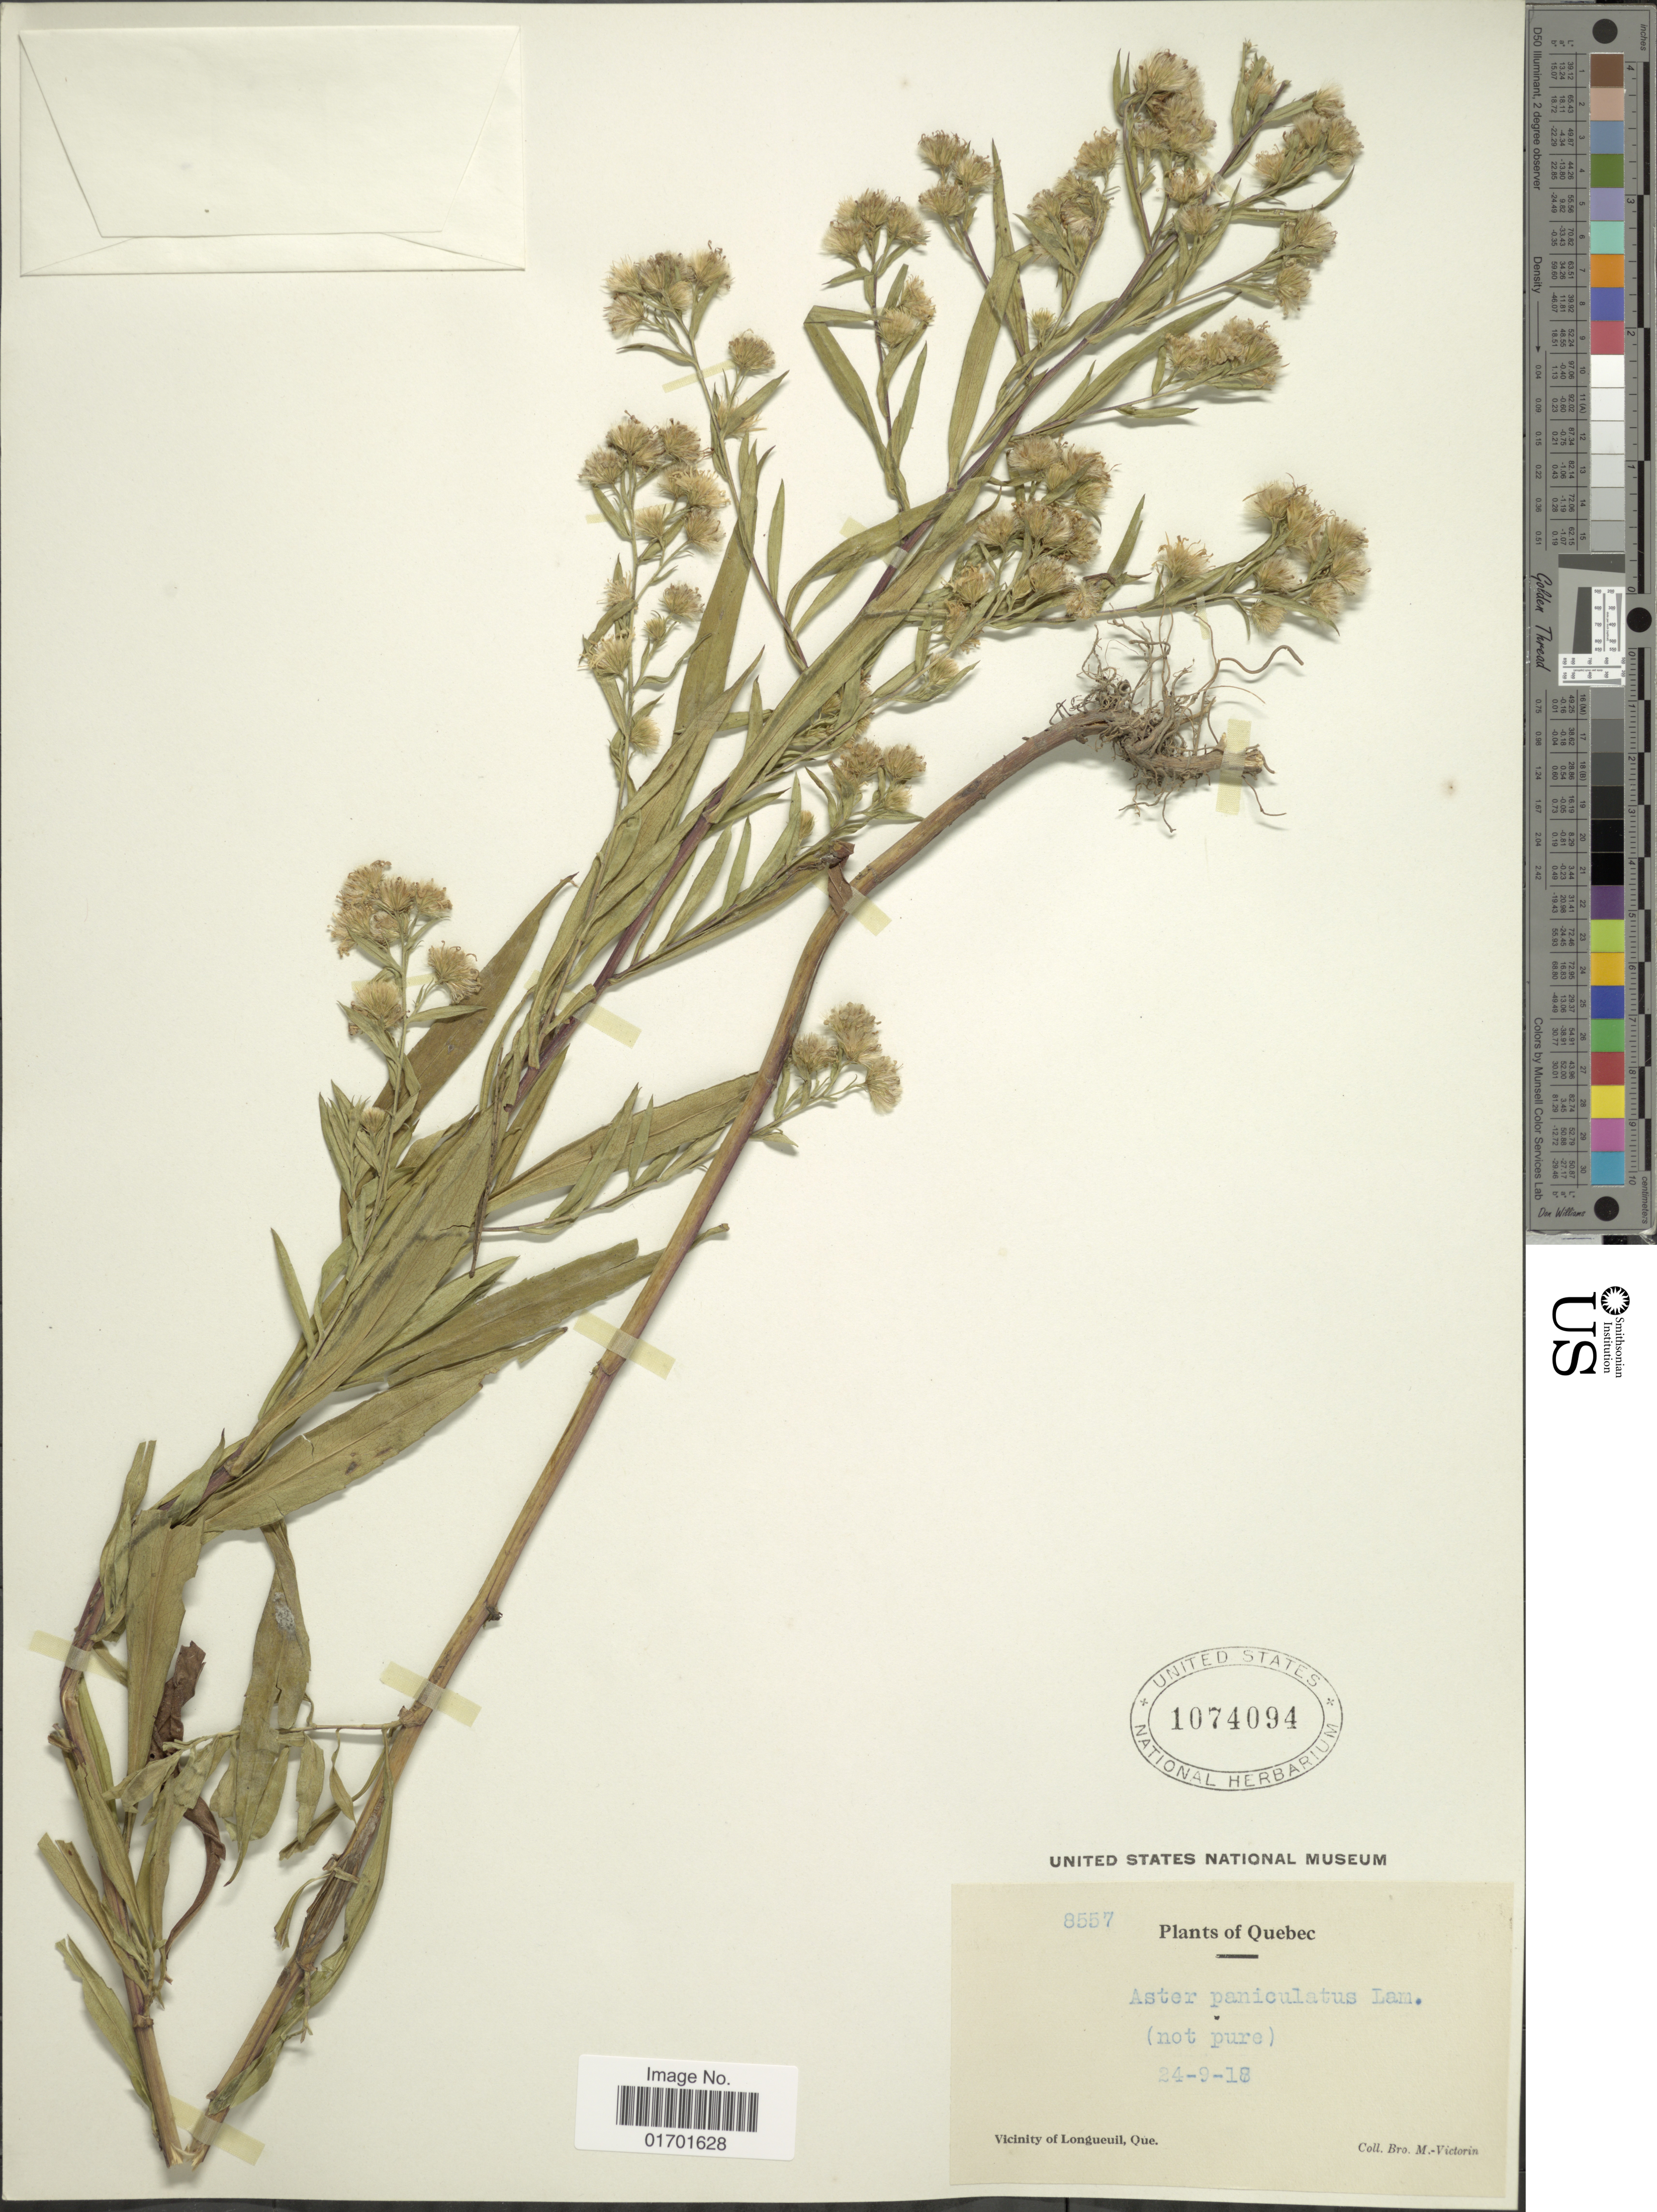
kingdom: Plantae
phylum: Tracheophyta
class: Magnoliopsida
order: Asterales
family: Asteraceae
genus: Symphyotrichum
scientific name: Symphyotrichum lanceolatum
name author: (Willd.) G.L. Nesom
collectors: Fr. Marie-Victorin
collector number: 8557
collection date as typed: Transcribed d/m/y: 24/9/18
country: Canada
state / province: Quebec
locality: Vicinity of Longueuil.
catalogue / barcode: US 1074094